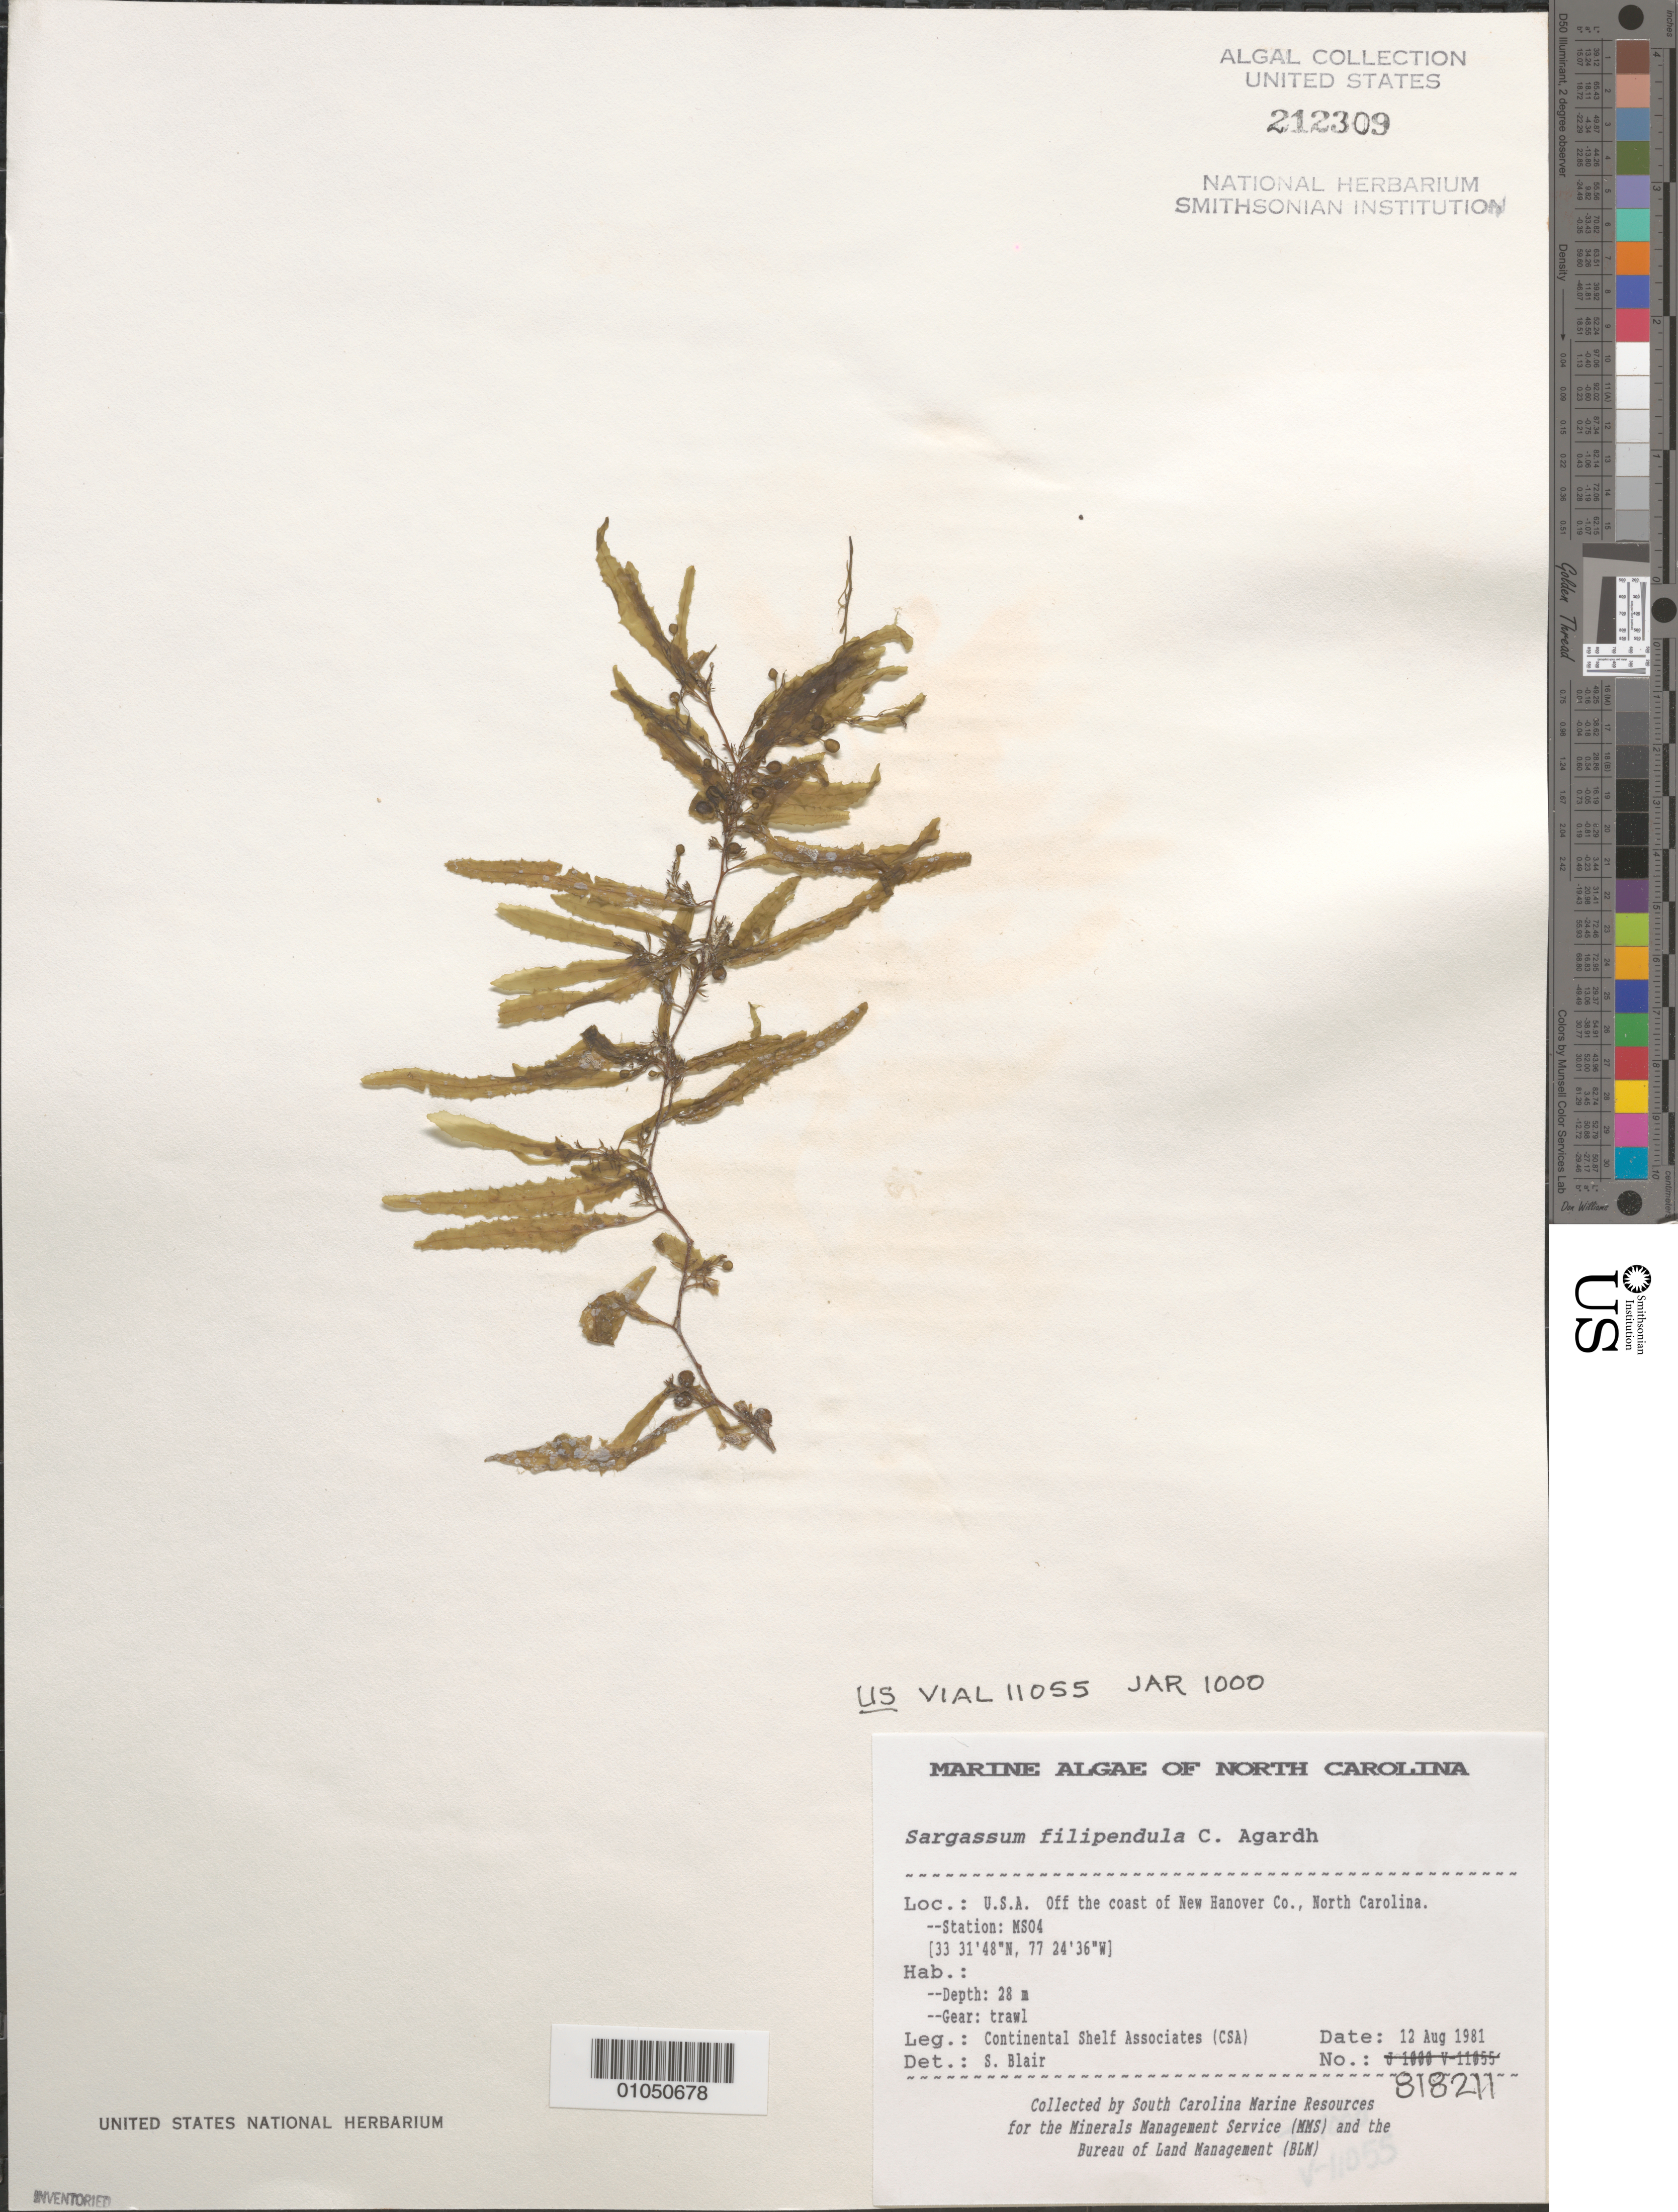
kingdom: Chromista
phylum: Ochrophyta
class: Phaeophyceae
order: Fucales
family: Sargassaceae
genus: Sargassum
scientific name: Sargassum filipendula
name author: C. Agardh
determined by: Blair, S. M.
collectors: Continental Shelf Associates for the MMS/BLM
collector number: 818211 Station MS04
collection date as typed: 12 Aug 1981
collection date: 1981-08-12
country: United States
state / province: North Carolina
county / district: New Hanover County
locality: Off coast of New Hanover County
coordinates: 33 31'48"N, 77 24'36"W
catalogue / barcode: US 212309